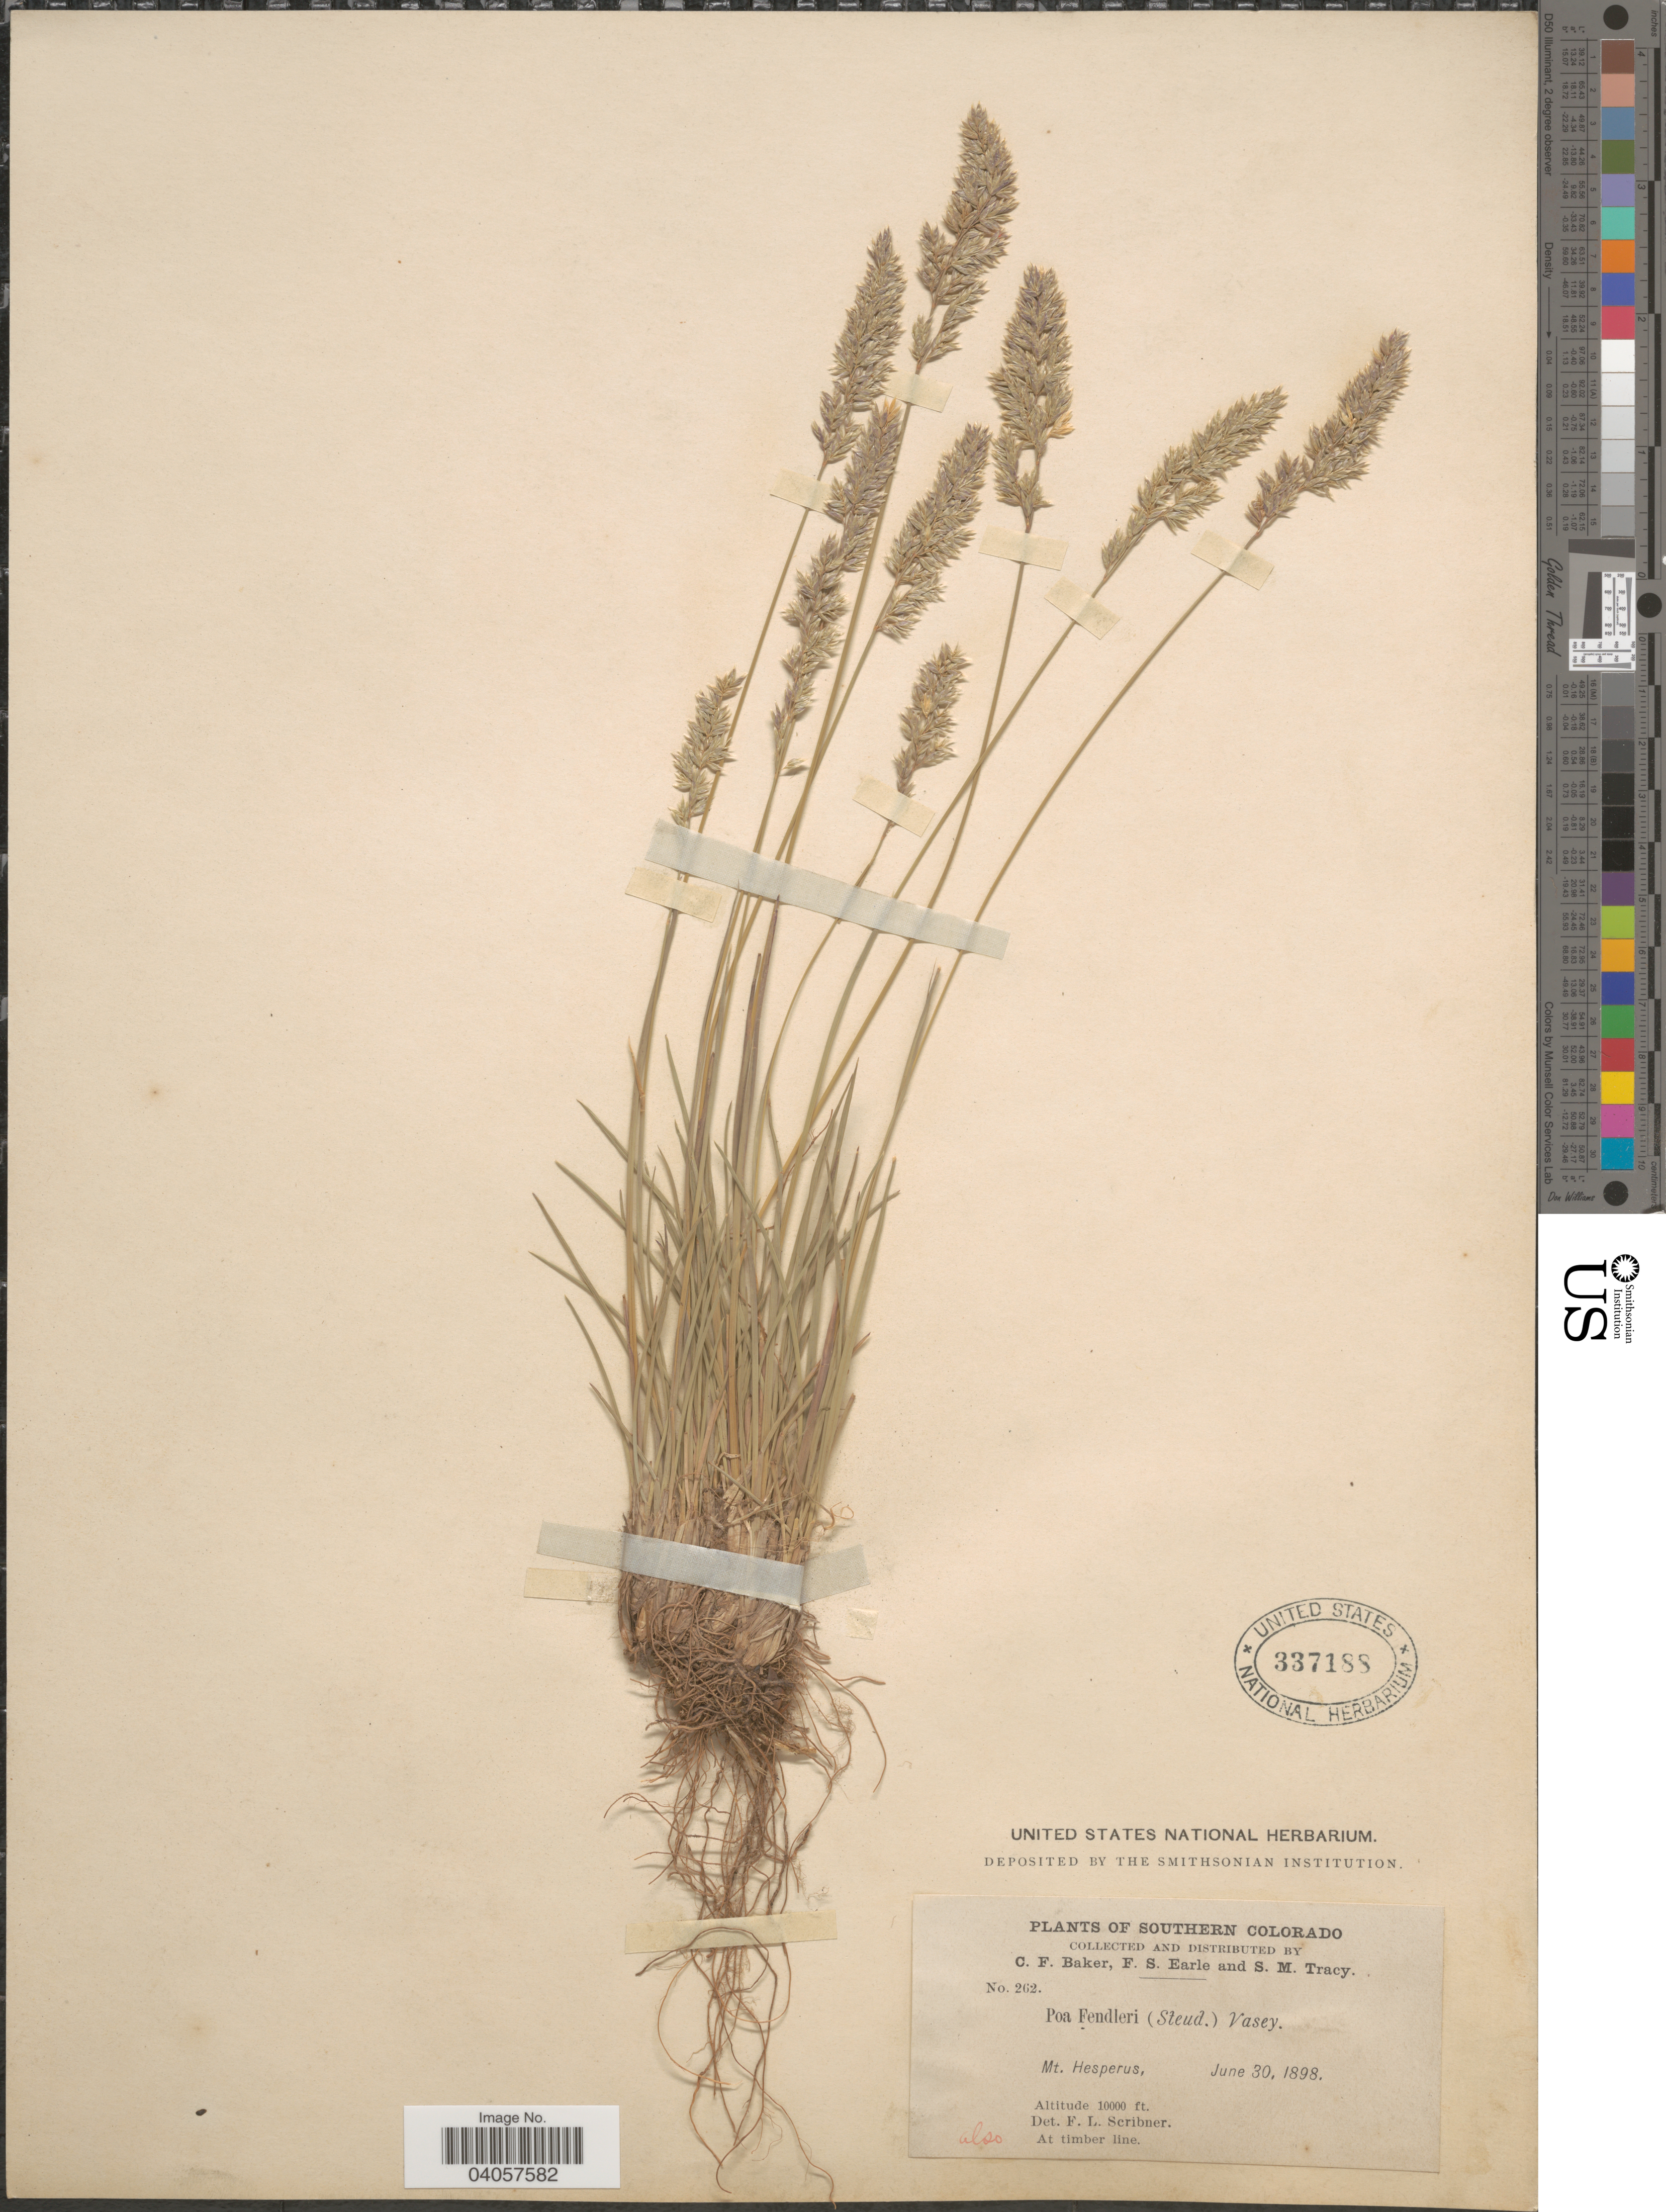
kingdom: Plantae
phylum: Tracheophyta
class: Liliopsida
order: Poales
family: Poaceae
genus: Poa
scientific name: Poa fendleriana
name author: (Steud.) Vasey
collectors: C. F. Baker, F. S. Earle & S. M. Tracy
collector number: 262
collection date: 1898-06-30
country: United States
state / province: Colorado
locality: Southern Colorado. Mt. Hesperus.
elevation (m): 3048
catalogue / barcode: US 337188